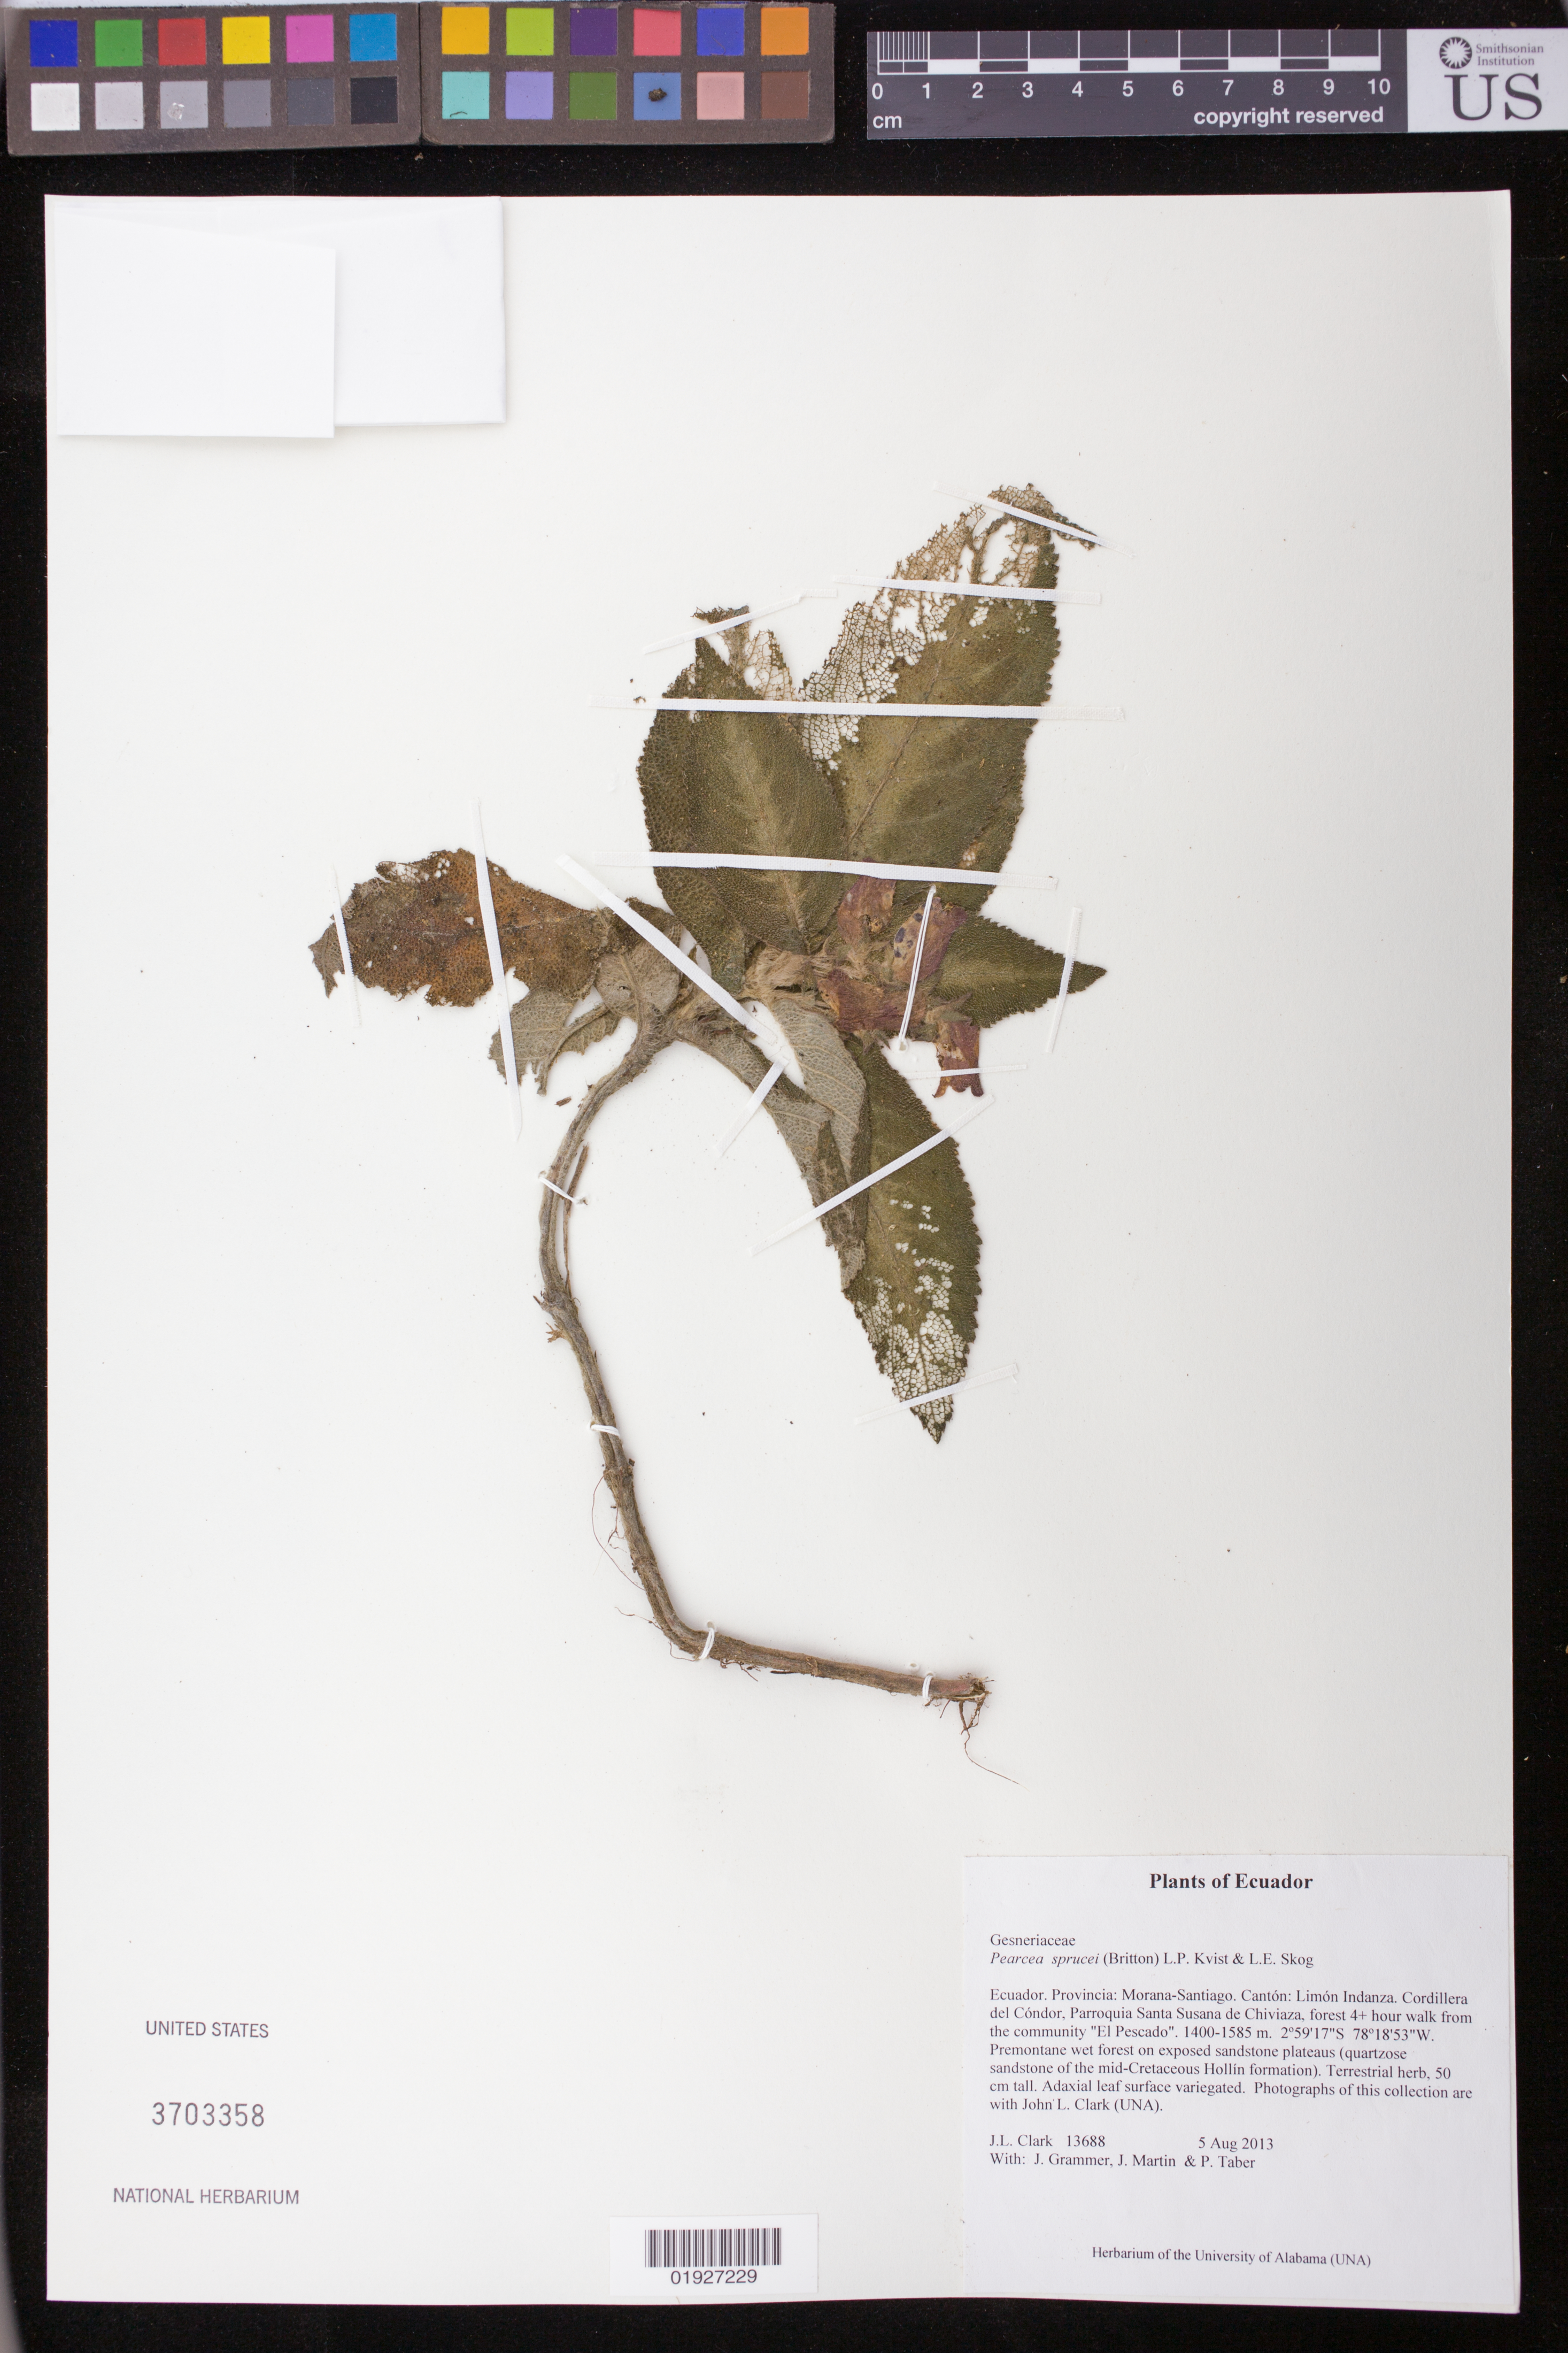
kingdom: Plantae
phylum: Tracheophyta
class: Magnoliopsida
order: Lamiales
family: Gesneriaceae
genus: Pearcea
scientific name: Pearcea sprucei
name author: (Britton) Wiehler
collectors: J. L. Clark, J. Grammer, J. Martin & P. Taber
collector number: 13688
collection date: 2013-08-05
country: Ecuador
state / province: Morona-Santiago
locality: Canton: Limon Indanza. Cordillera del Condor, Parroquia Santa Susana de Chiviaza, forest 4+ hours walk from the community "El Pescado".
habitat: Premontane wet forest on exposed sandstone plateaus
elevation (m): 1400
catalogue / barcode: US 3703358